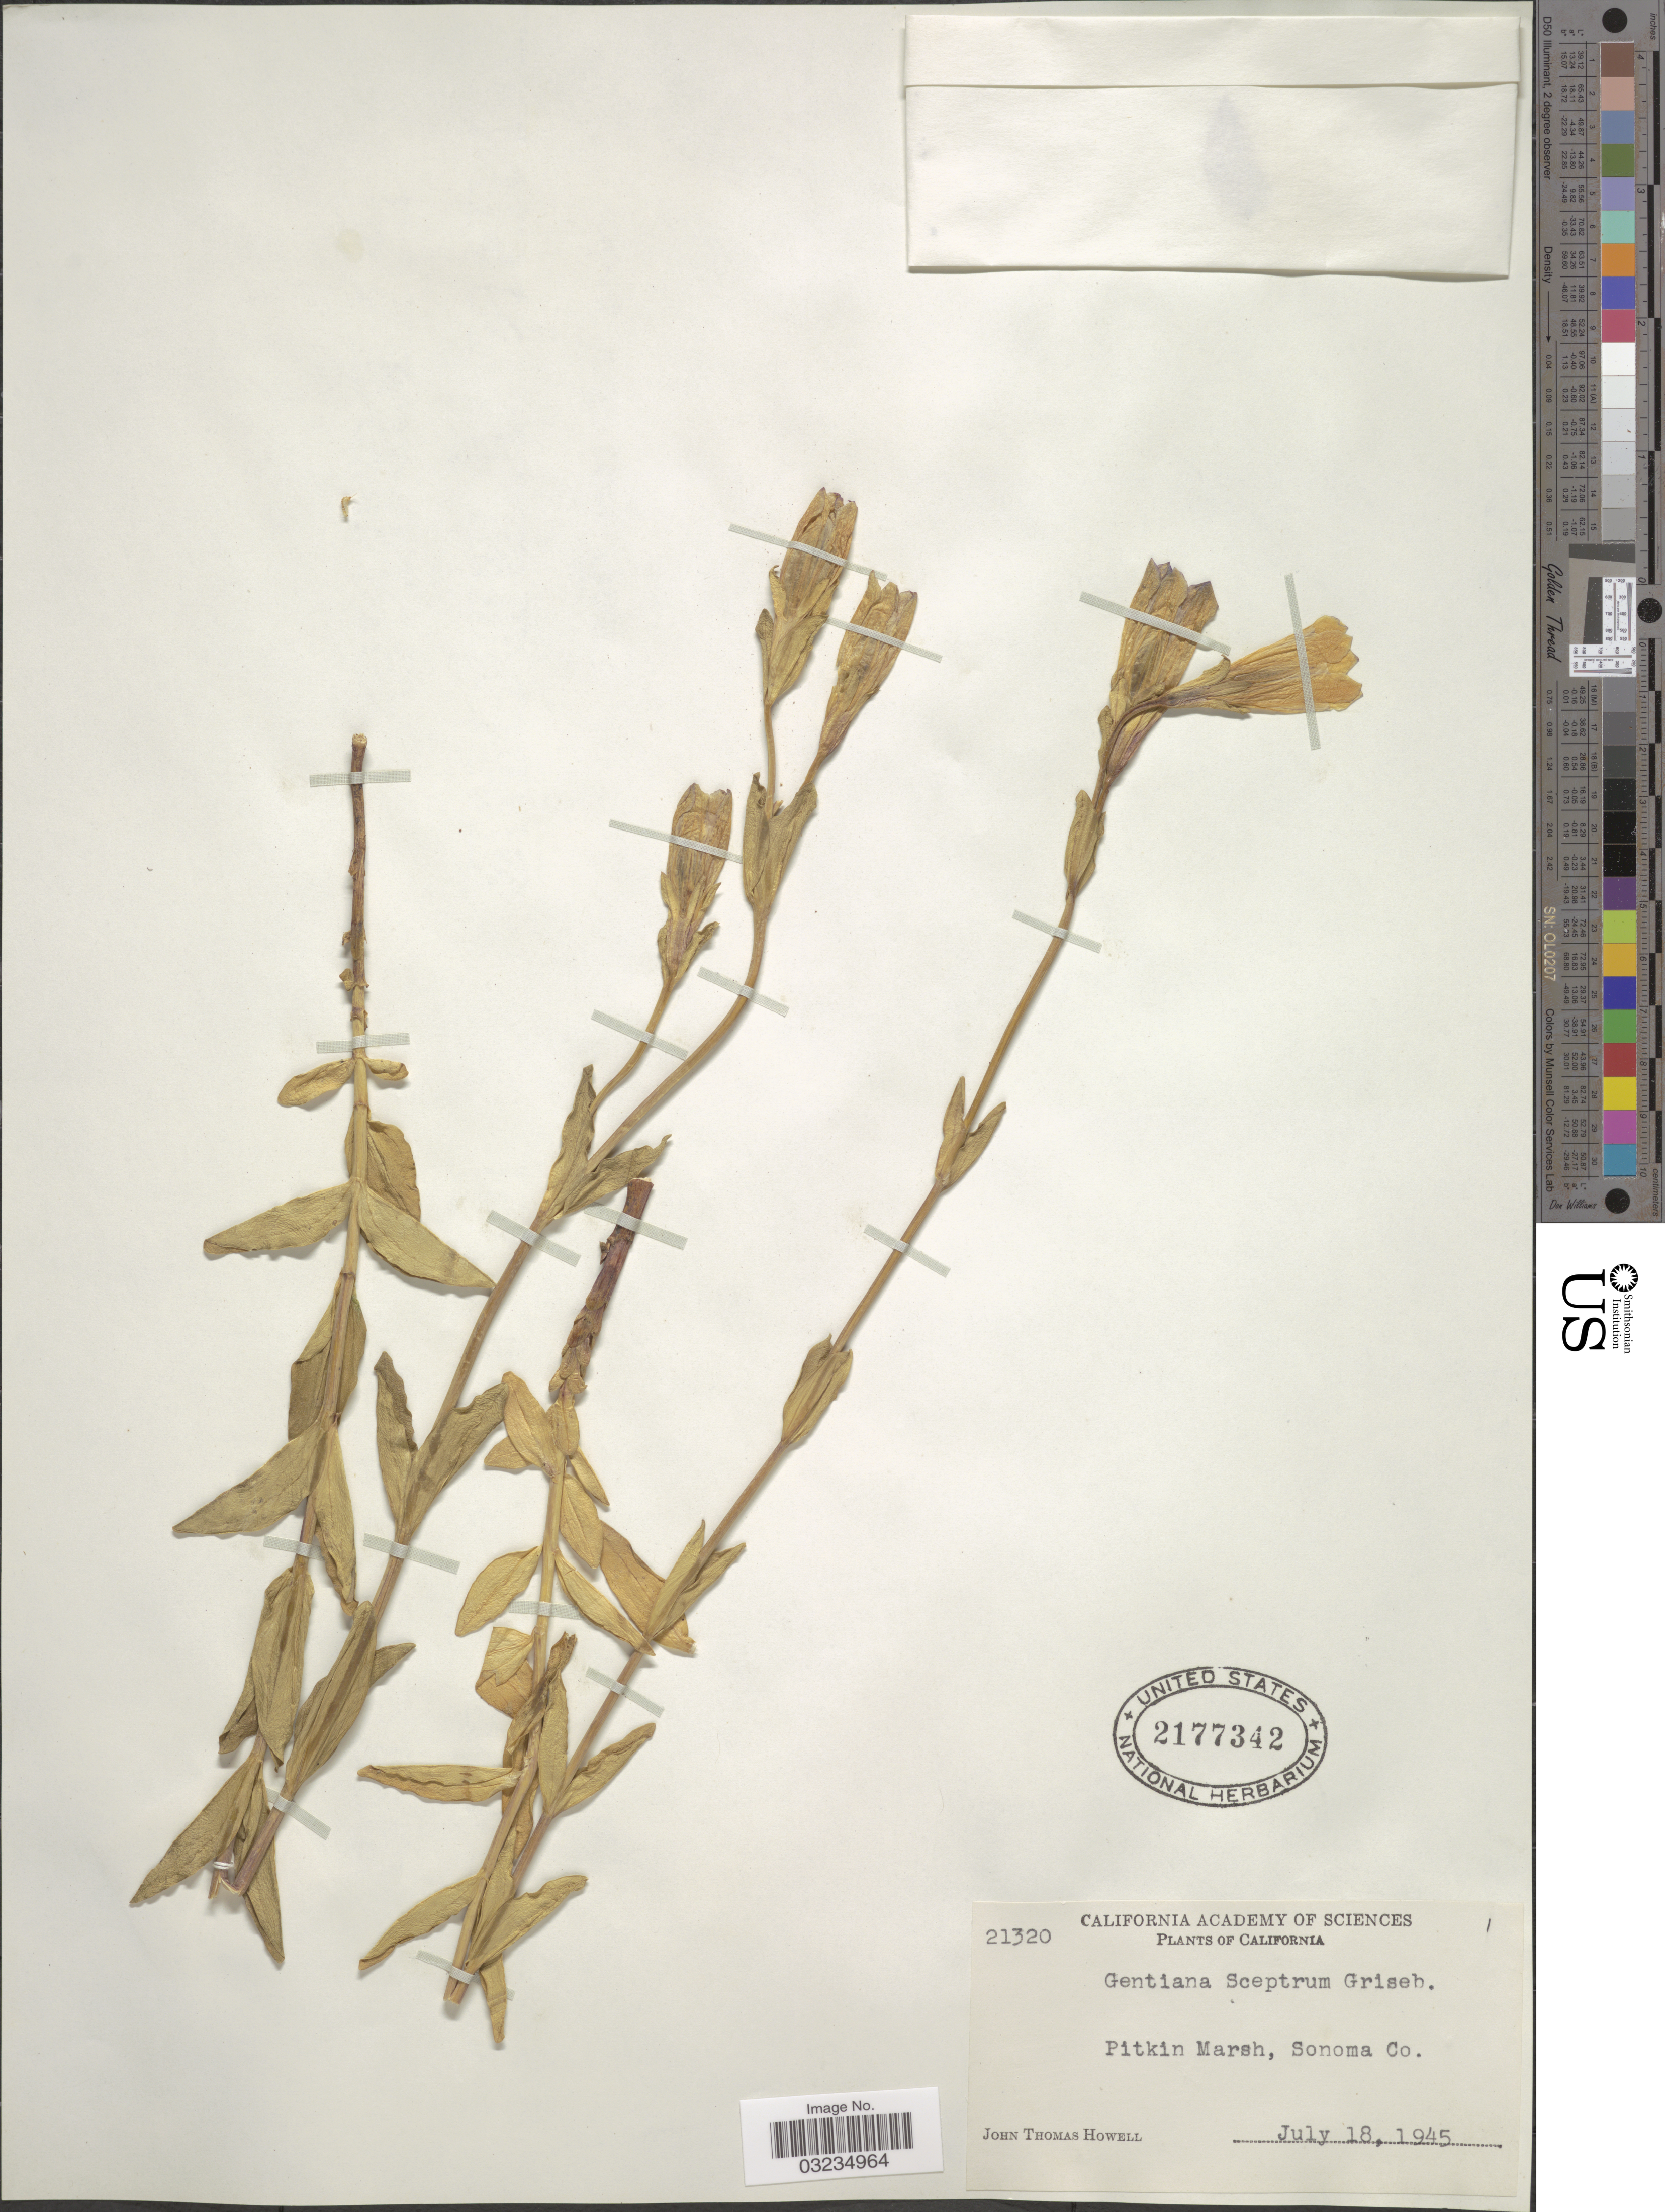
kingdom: Plantae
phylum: Tracheophyta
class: Magnoliopsida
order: Gentianales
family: Gentianaceae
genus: Gentiana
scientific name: Gentiana sceptrum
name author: Griseb.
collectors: J. T. Howell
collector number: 21320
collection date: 1945-07-18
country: United States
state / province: California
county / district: Sonoma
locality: Pitkin Marsh, Sonoma Co.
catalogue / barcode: US 2177342